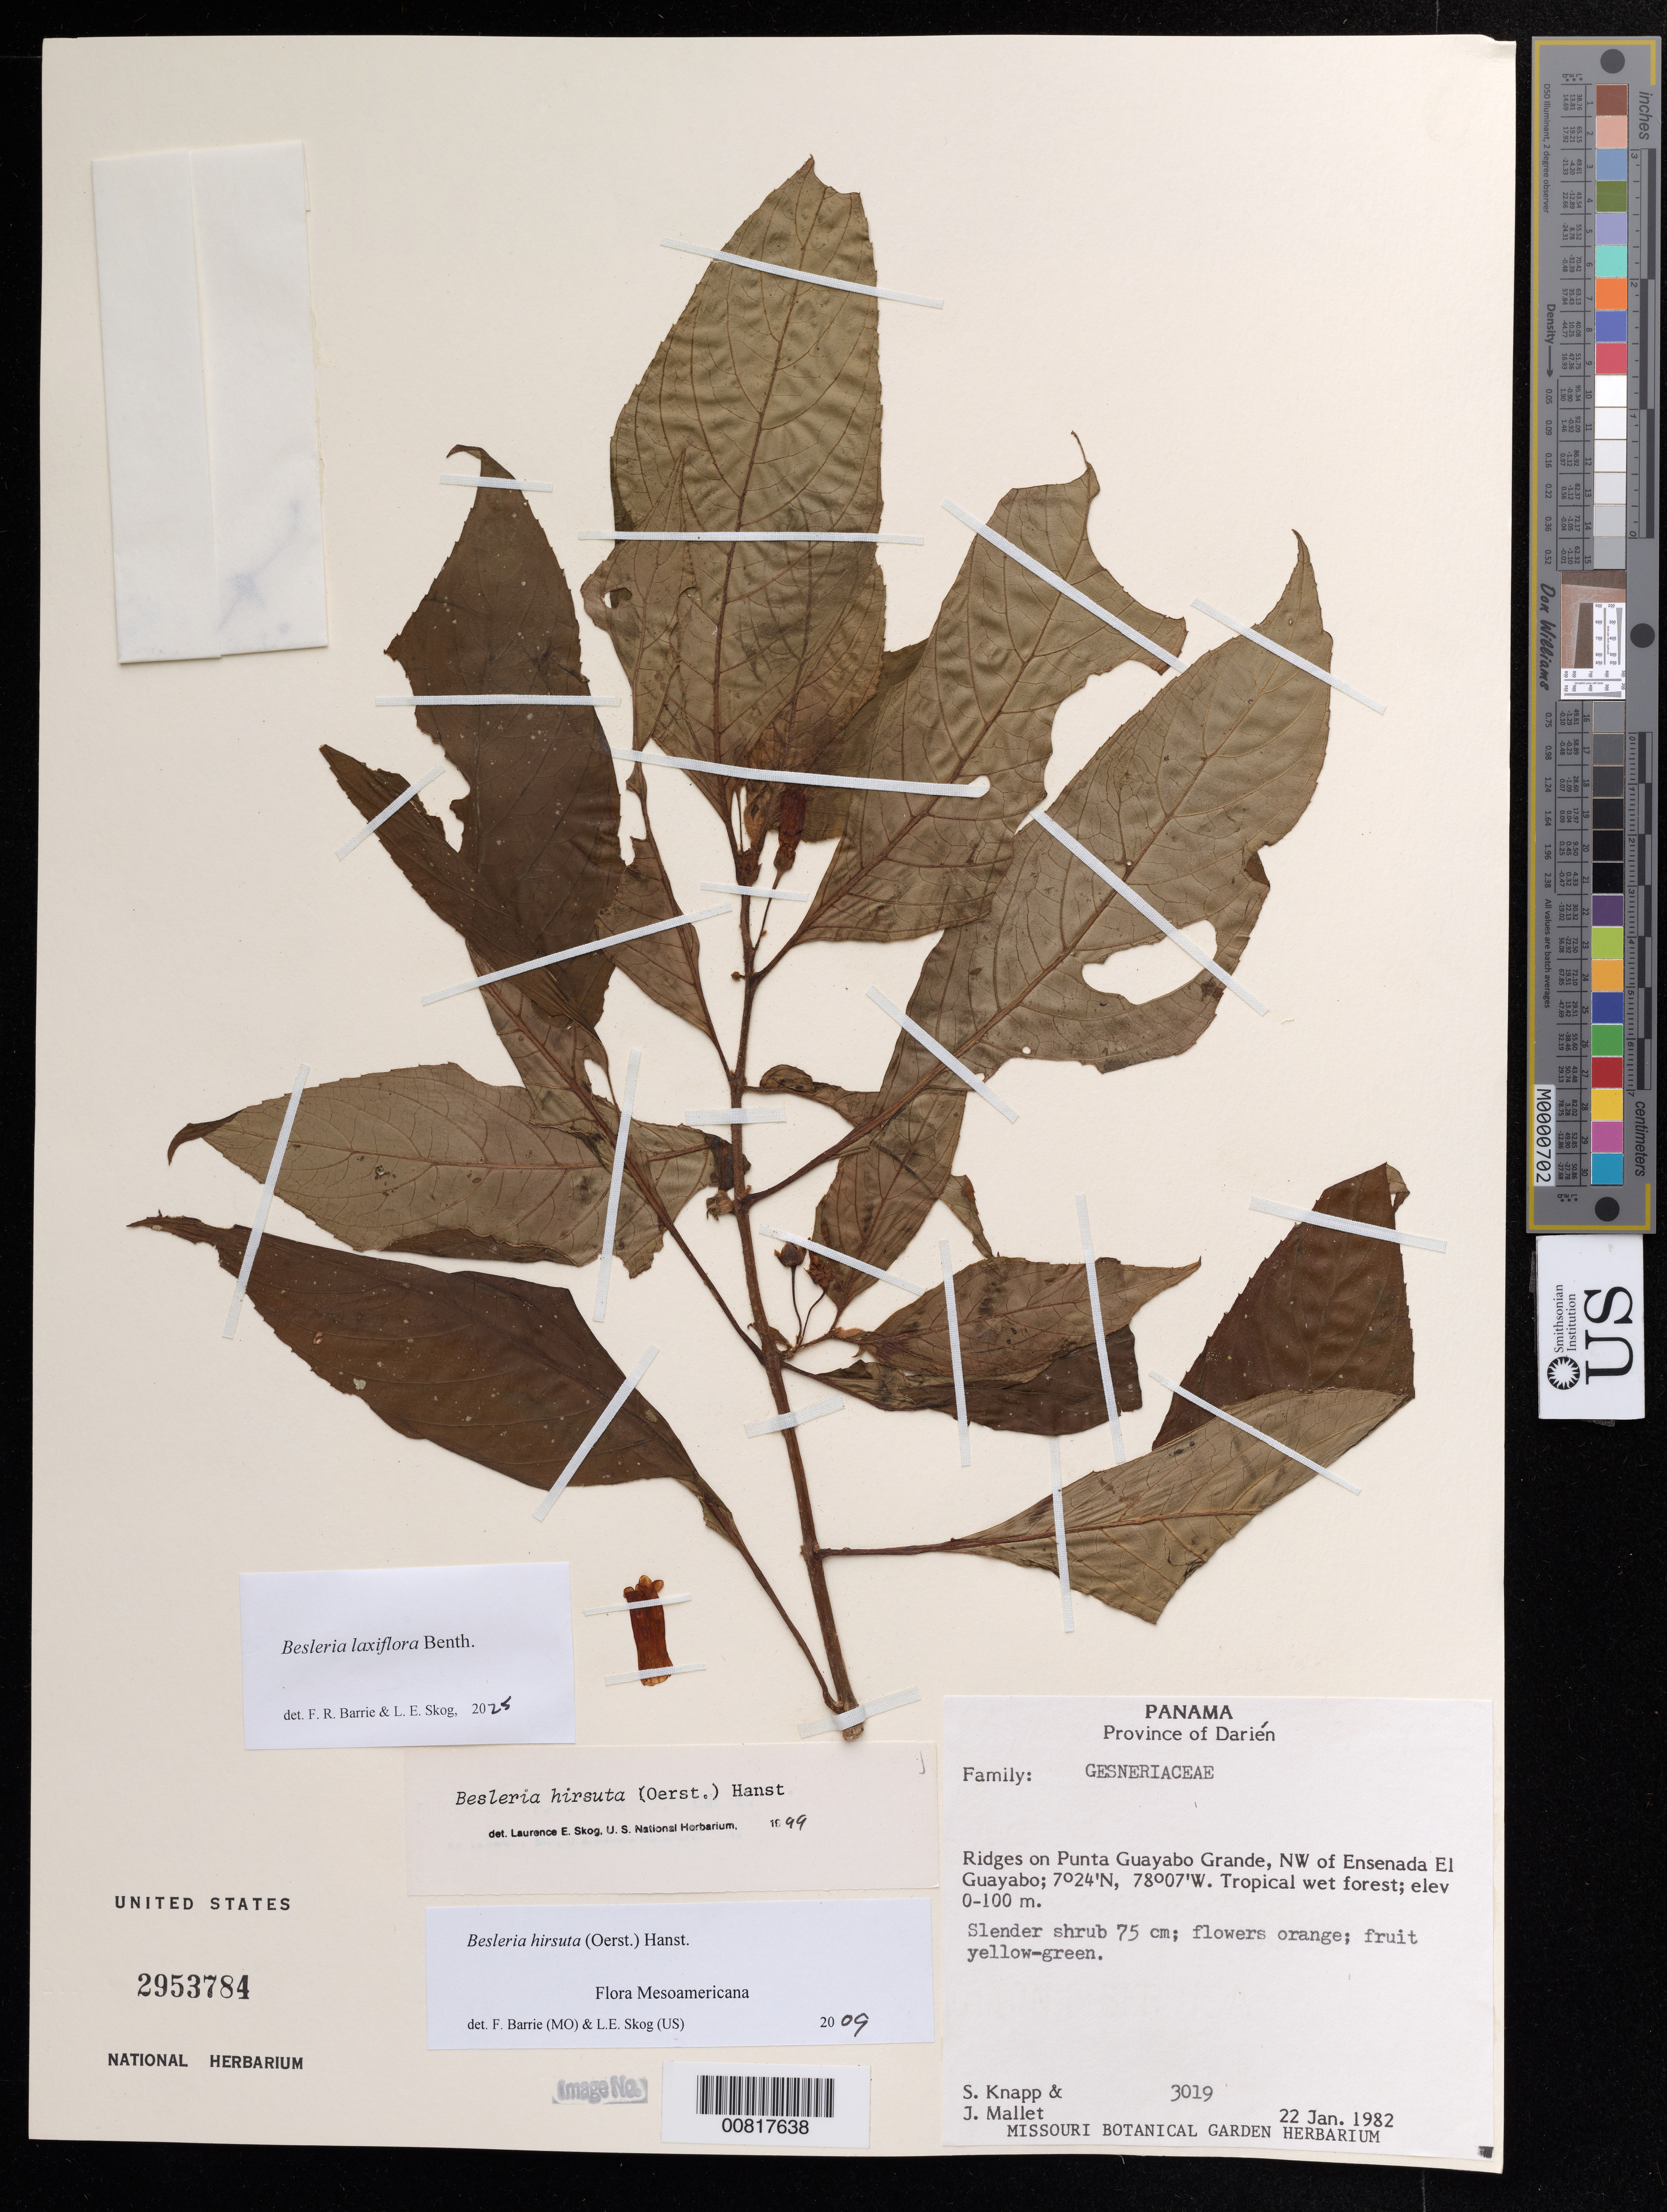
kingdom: Plantae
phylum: Tracheophyta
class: Magnoliopsida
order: Lamiales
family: Gesneriaceae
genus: Besleria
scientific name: Besleria laxiflora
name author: Benth.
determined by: Barrie, F. R.; Skog, Laurence E.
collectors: S. Knapp & J. Mallet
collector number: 3019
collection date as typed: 22 Jan 1982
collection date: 1982-01-22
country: Panama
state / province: Darién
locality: Ridges on Punta Guayabo Grande, NW of Ensenada El Guayabo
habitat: Tropical wet forest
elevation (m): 0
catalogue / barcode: US 2953784